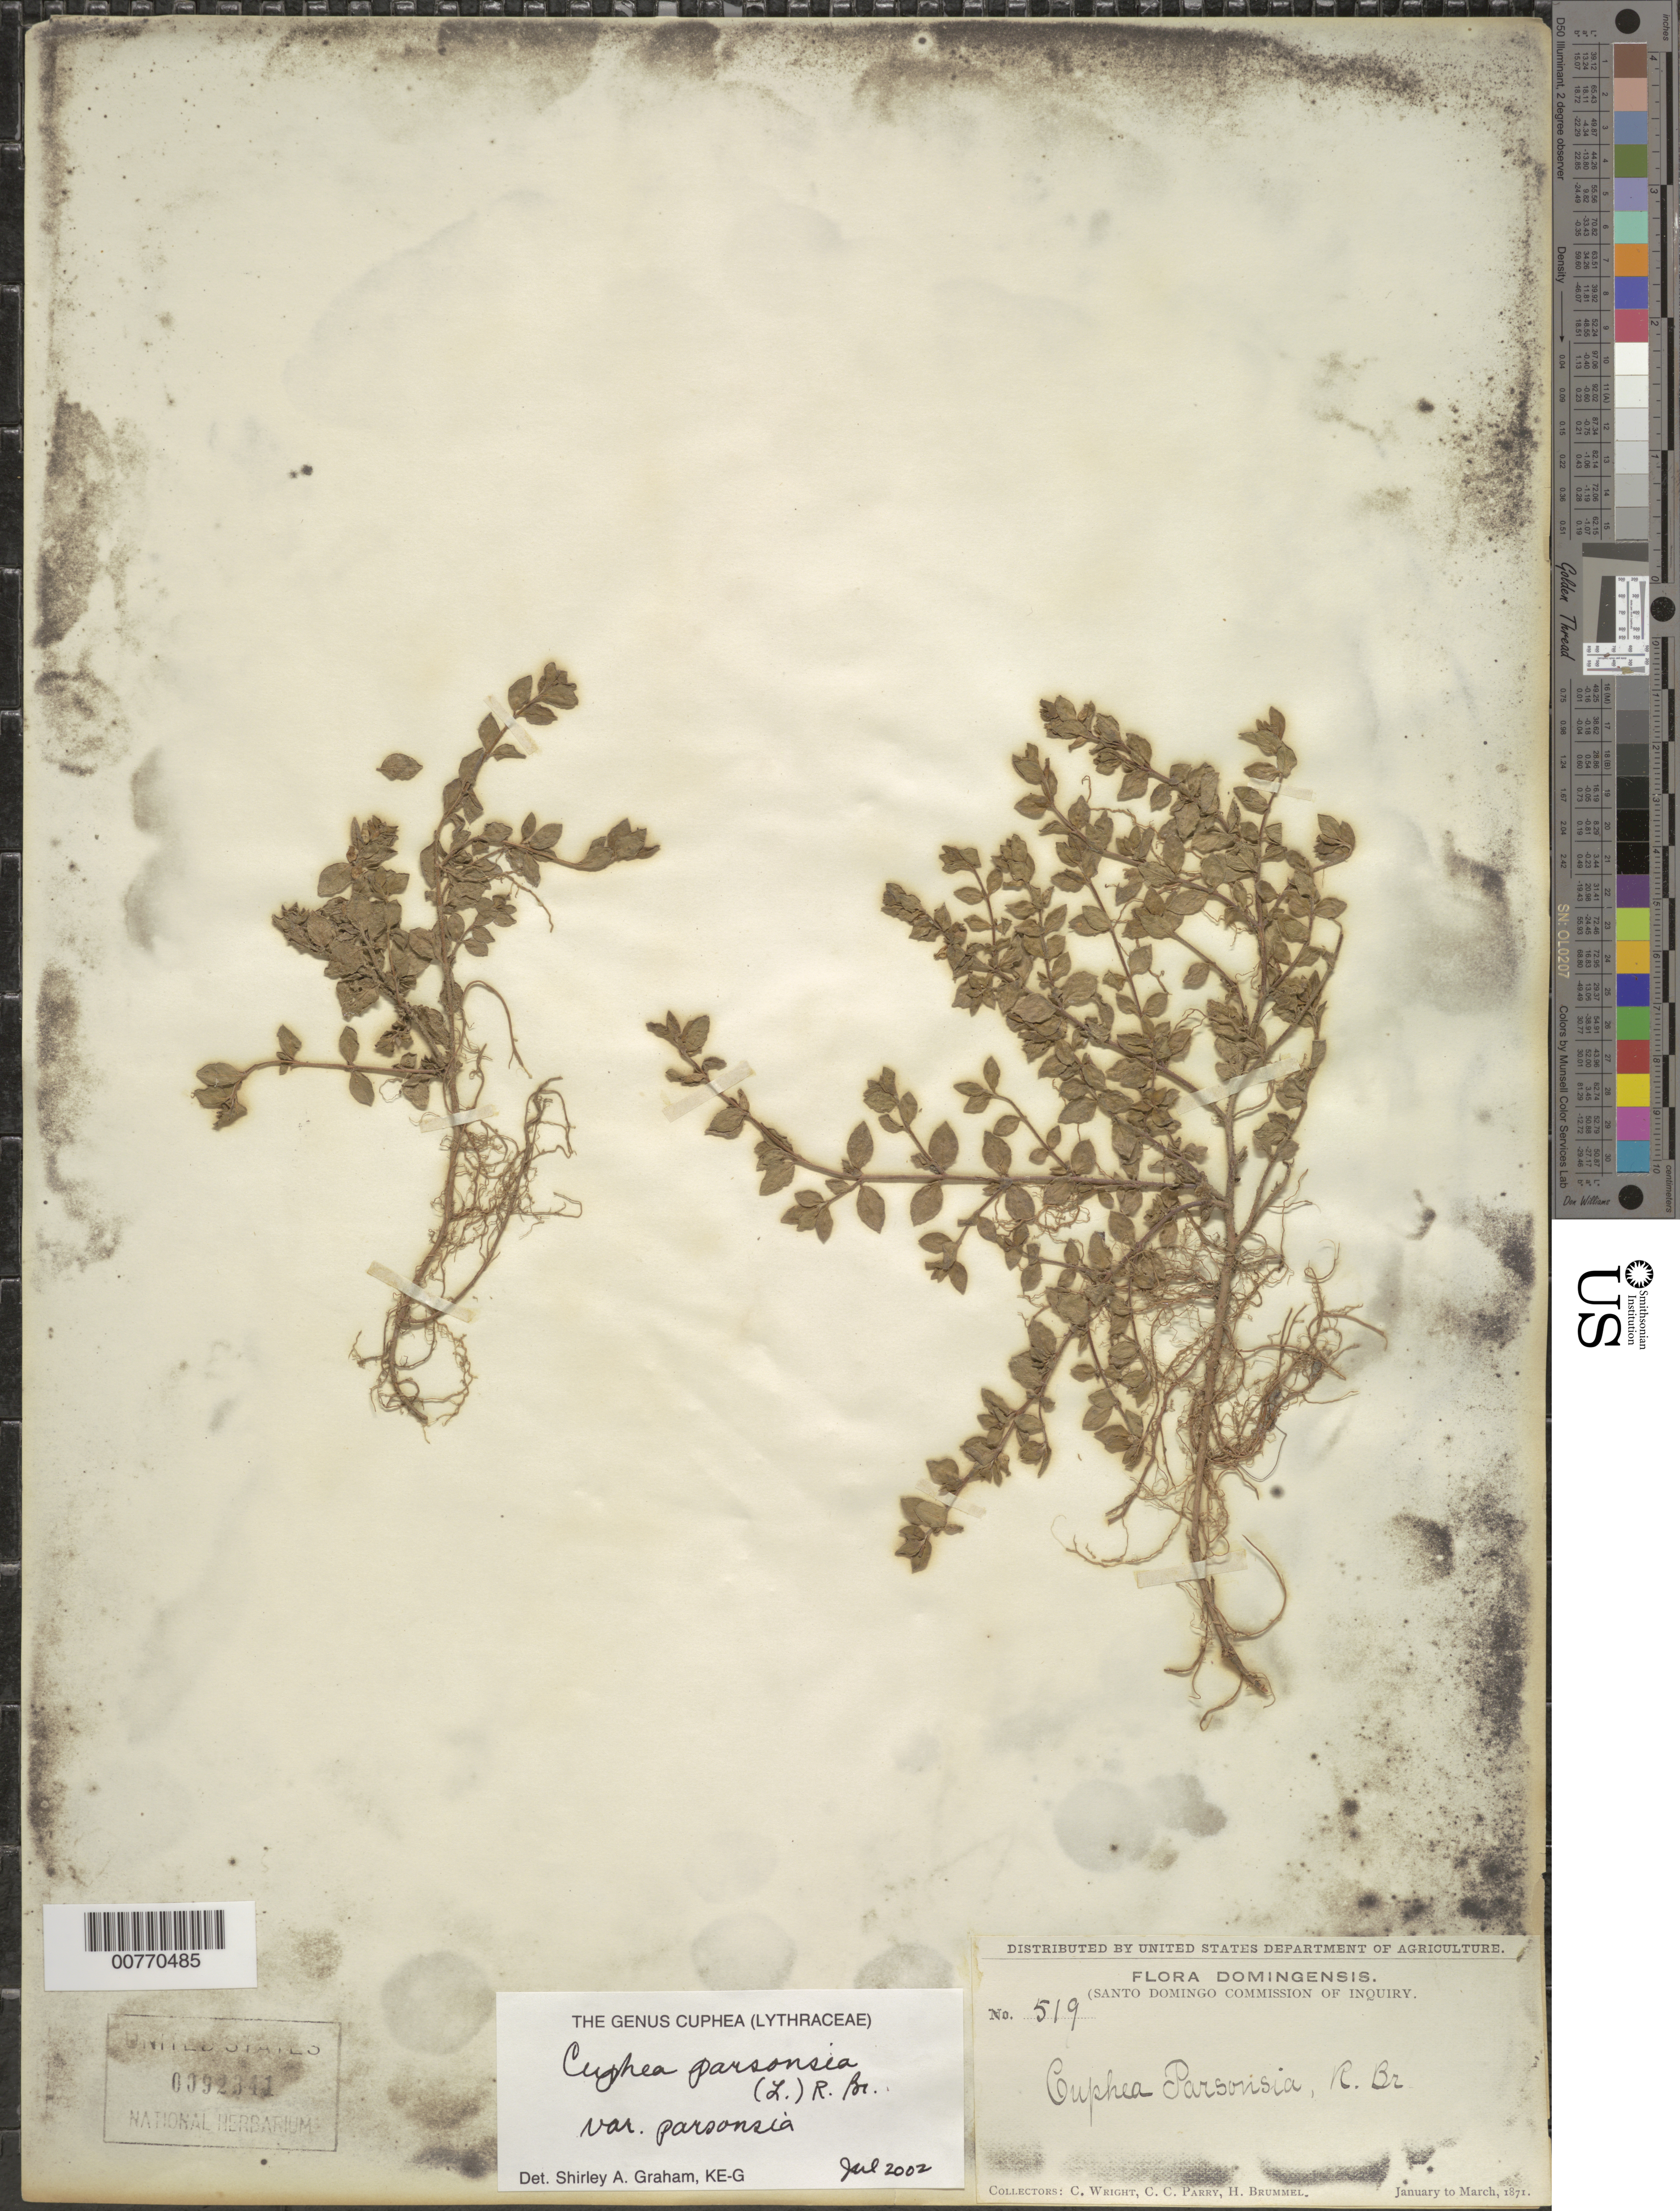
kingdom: Plantae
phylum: Tracheophyta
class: Magnoliopsida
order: Myrtales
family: Lythraceae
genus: Cuphea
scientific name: Cuphea parsonsia var. parsonsia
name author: (L.) R. Br. ex Steud.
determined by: Graham, Shirley Ann Tousch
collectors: C. Wright, C. C. Parry & H. Brummel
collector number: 519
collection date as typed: Jan 1871 to -- Mar 1871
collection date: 1871-01/1871-03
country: Dominican Republic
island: Hispaniola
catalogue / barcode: US 92341